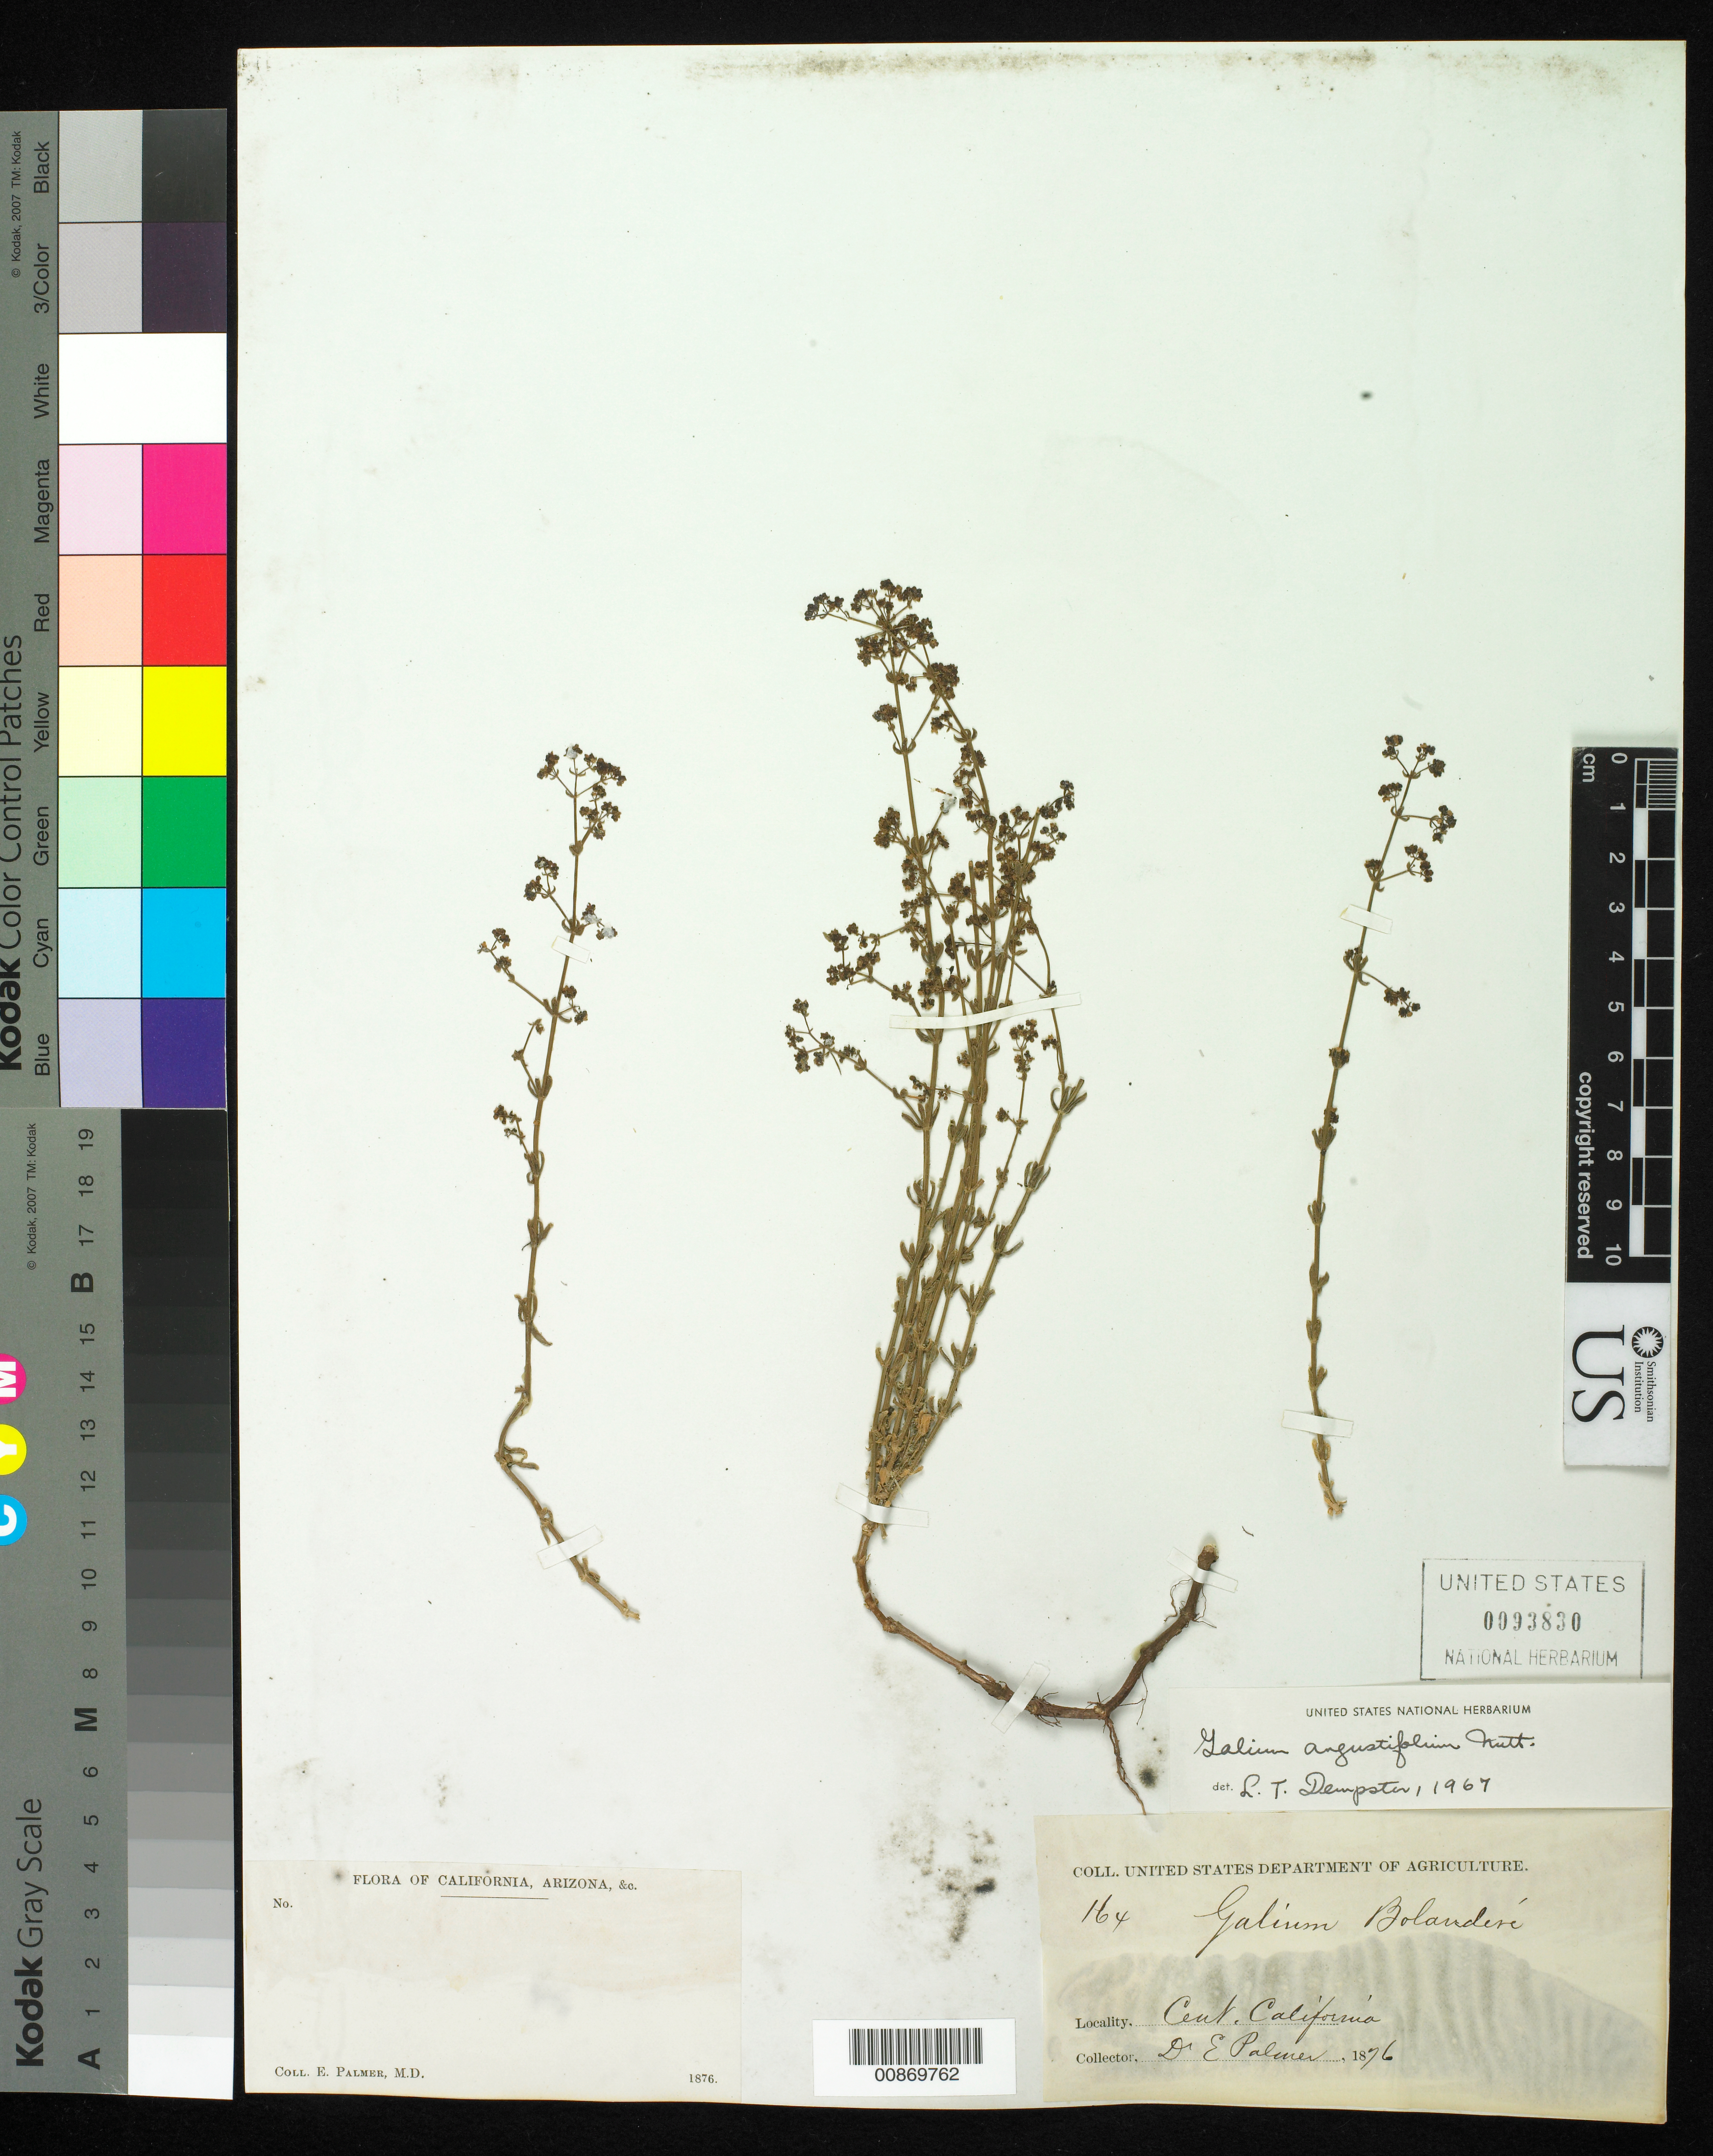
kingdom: Plantae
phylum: Tracheophyta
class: Magnoliopsida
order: Gentianales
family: Rubiaceae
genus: Galium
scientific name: Galium angustifolium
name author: Nutt.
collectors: E. Palmer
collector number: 164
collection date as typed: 1876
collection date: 1876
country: United States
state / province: California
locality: Central California.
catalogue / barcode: US 93830